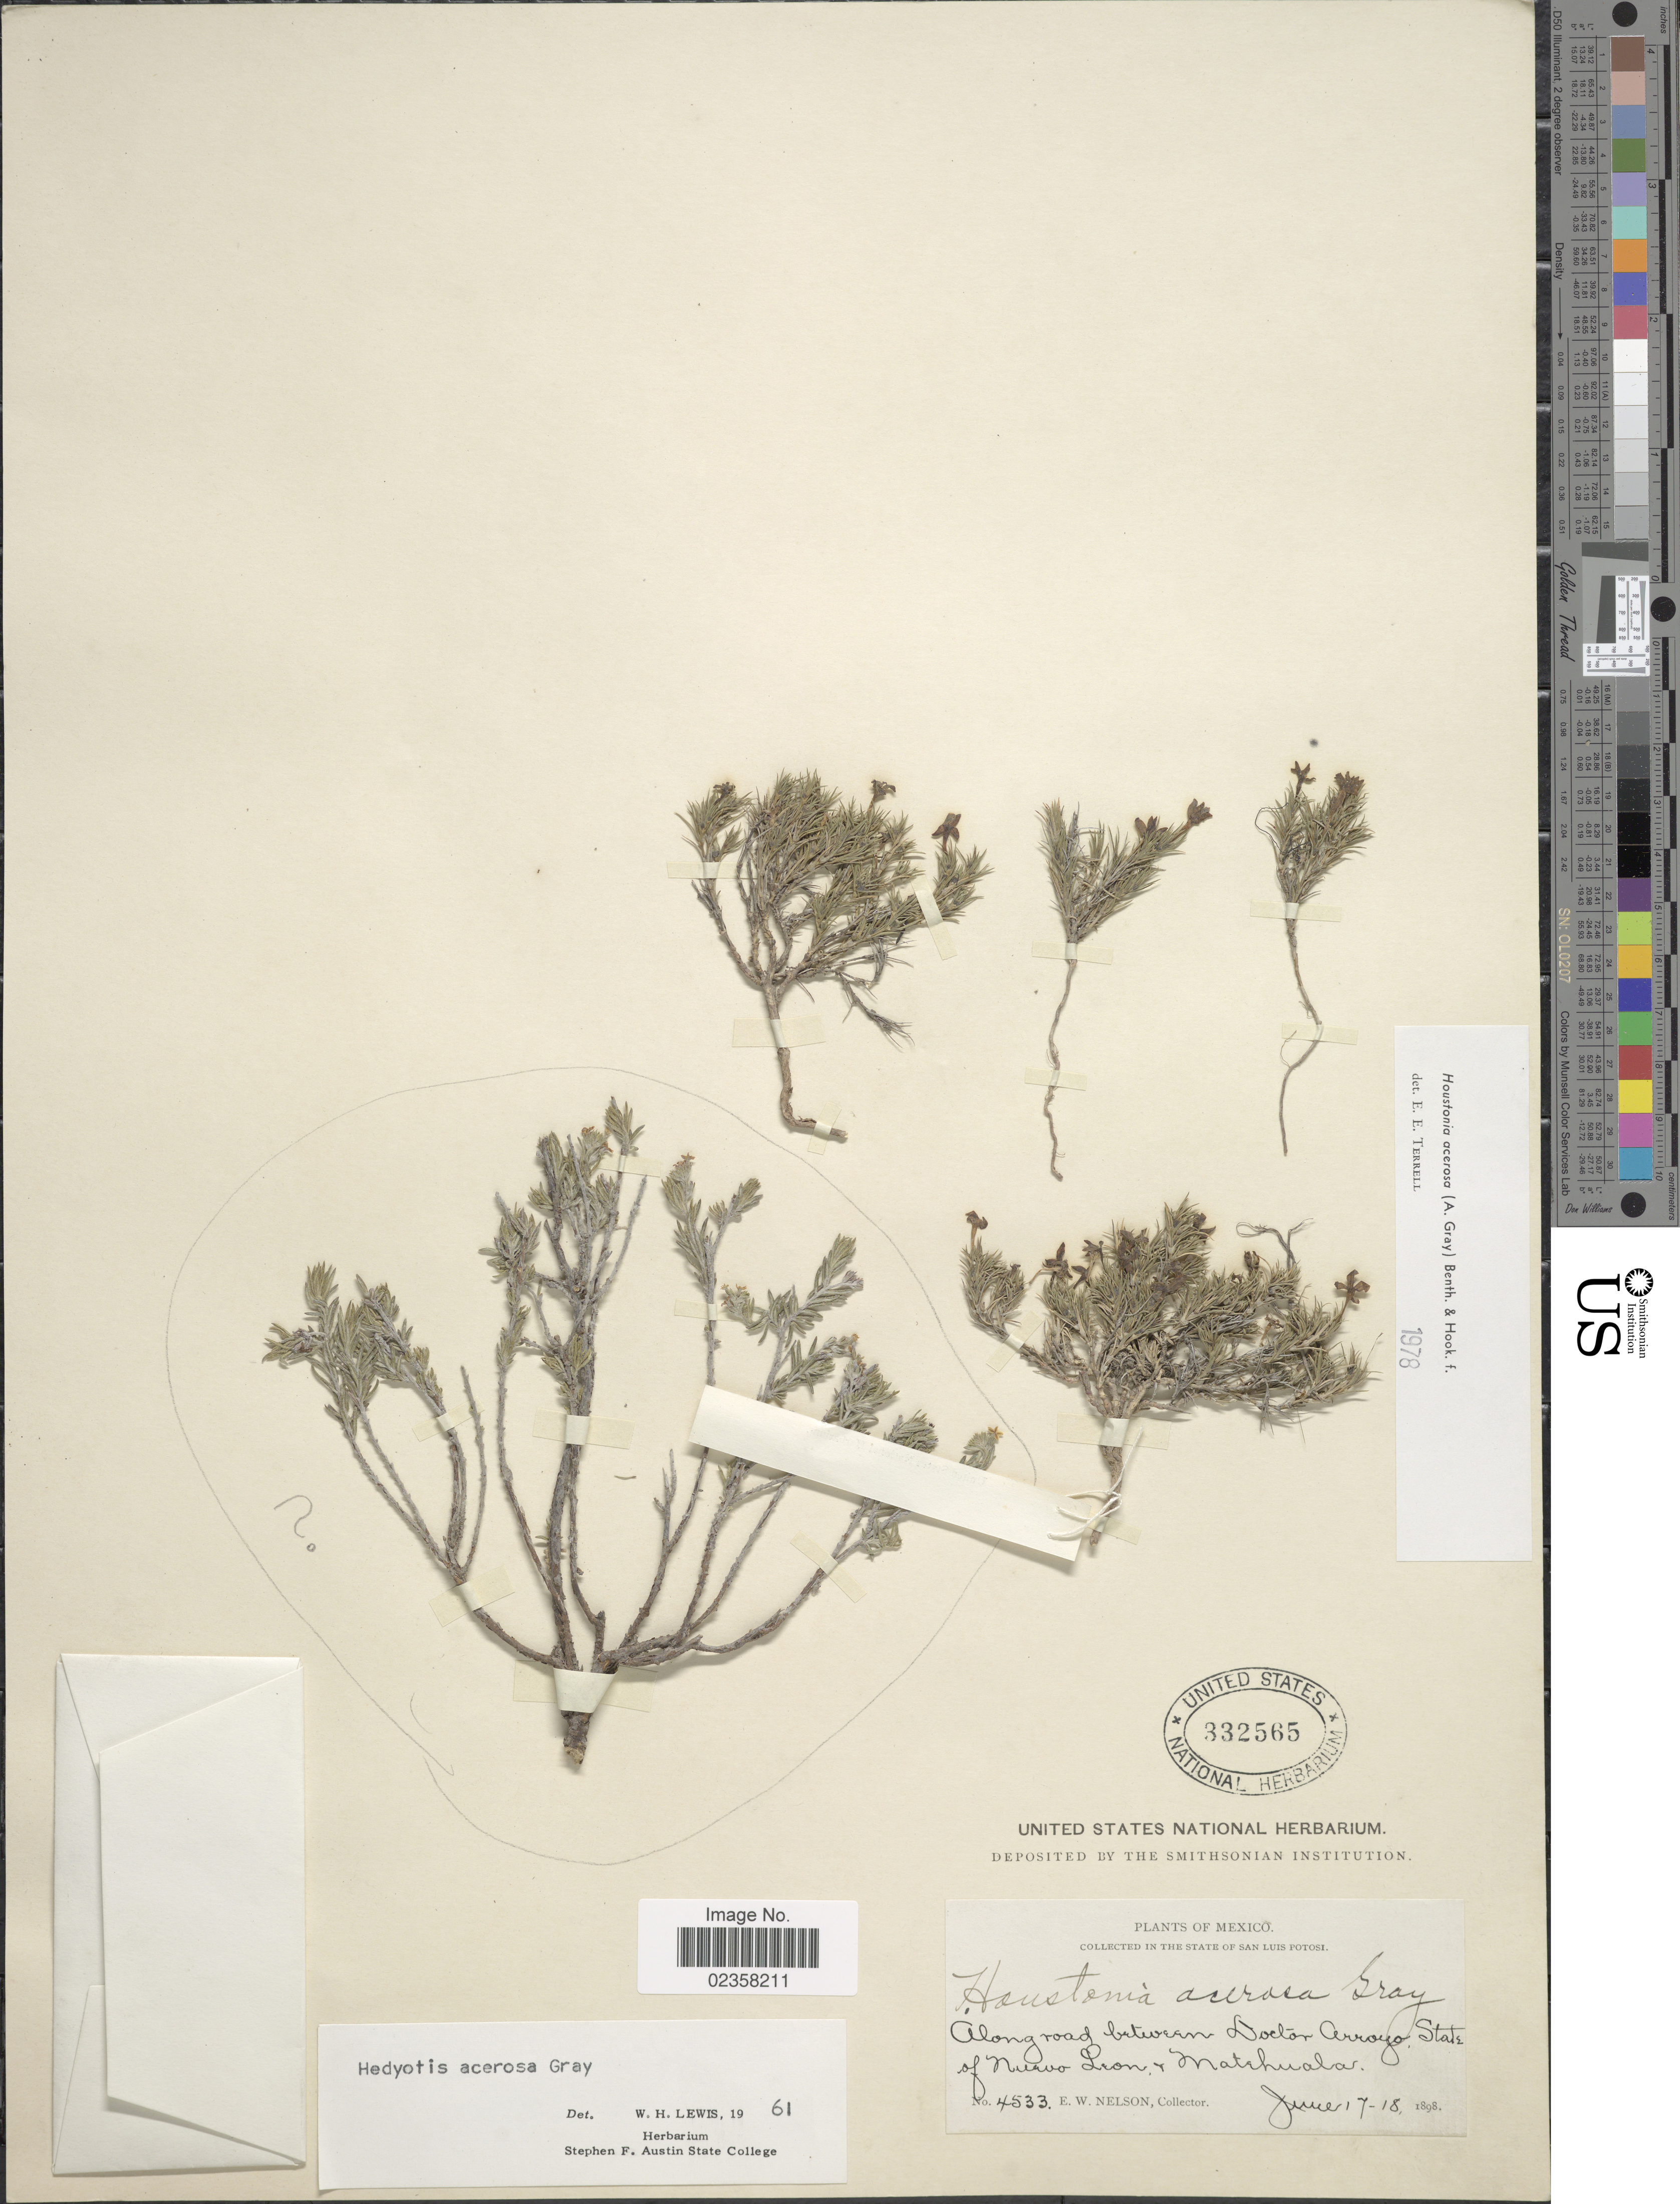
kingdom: Plantae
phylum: Tracheophyta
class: Magnoliopsida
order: Gentianales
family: Rubiaceae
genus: Houstonia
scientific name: Houstonia acerosa var. acerosa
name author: (A. Gray) Benth. & Hook. f.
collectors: E. W. Nelson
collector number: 4533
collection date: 1898-06-17/1898-06-18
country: Mexico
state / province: San Luis Potosí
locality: Along road between Doctor Arroyo State of Nuevo Leon + Matehuala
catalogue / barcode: US 332565